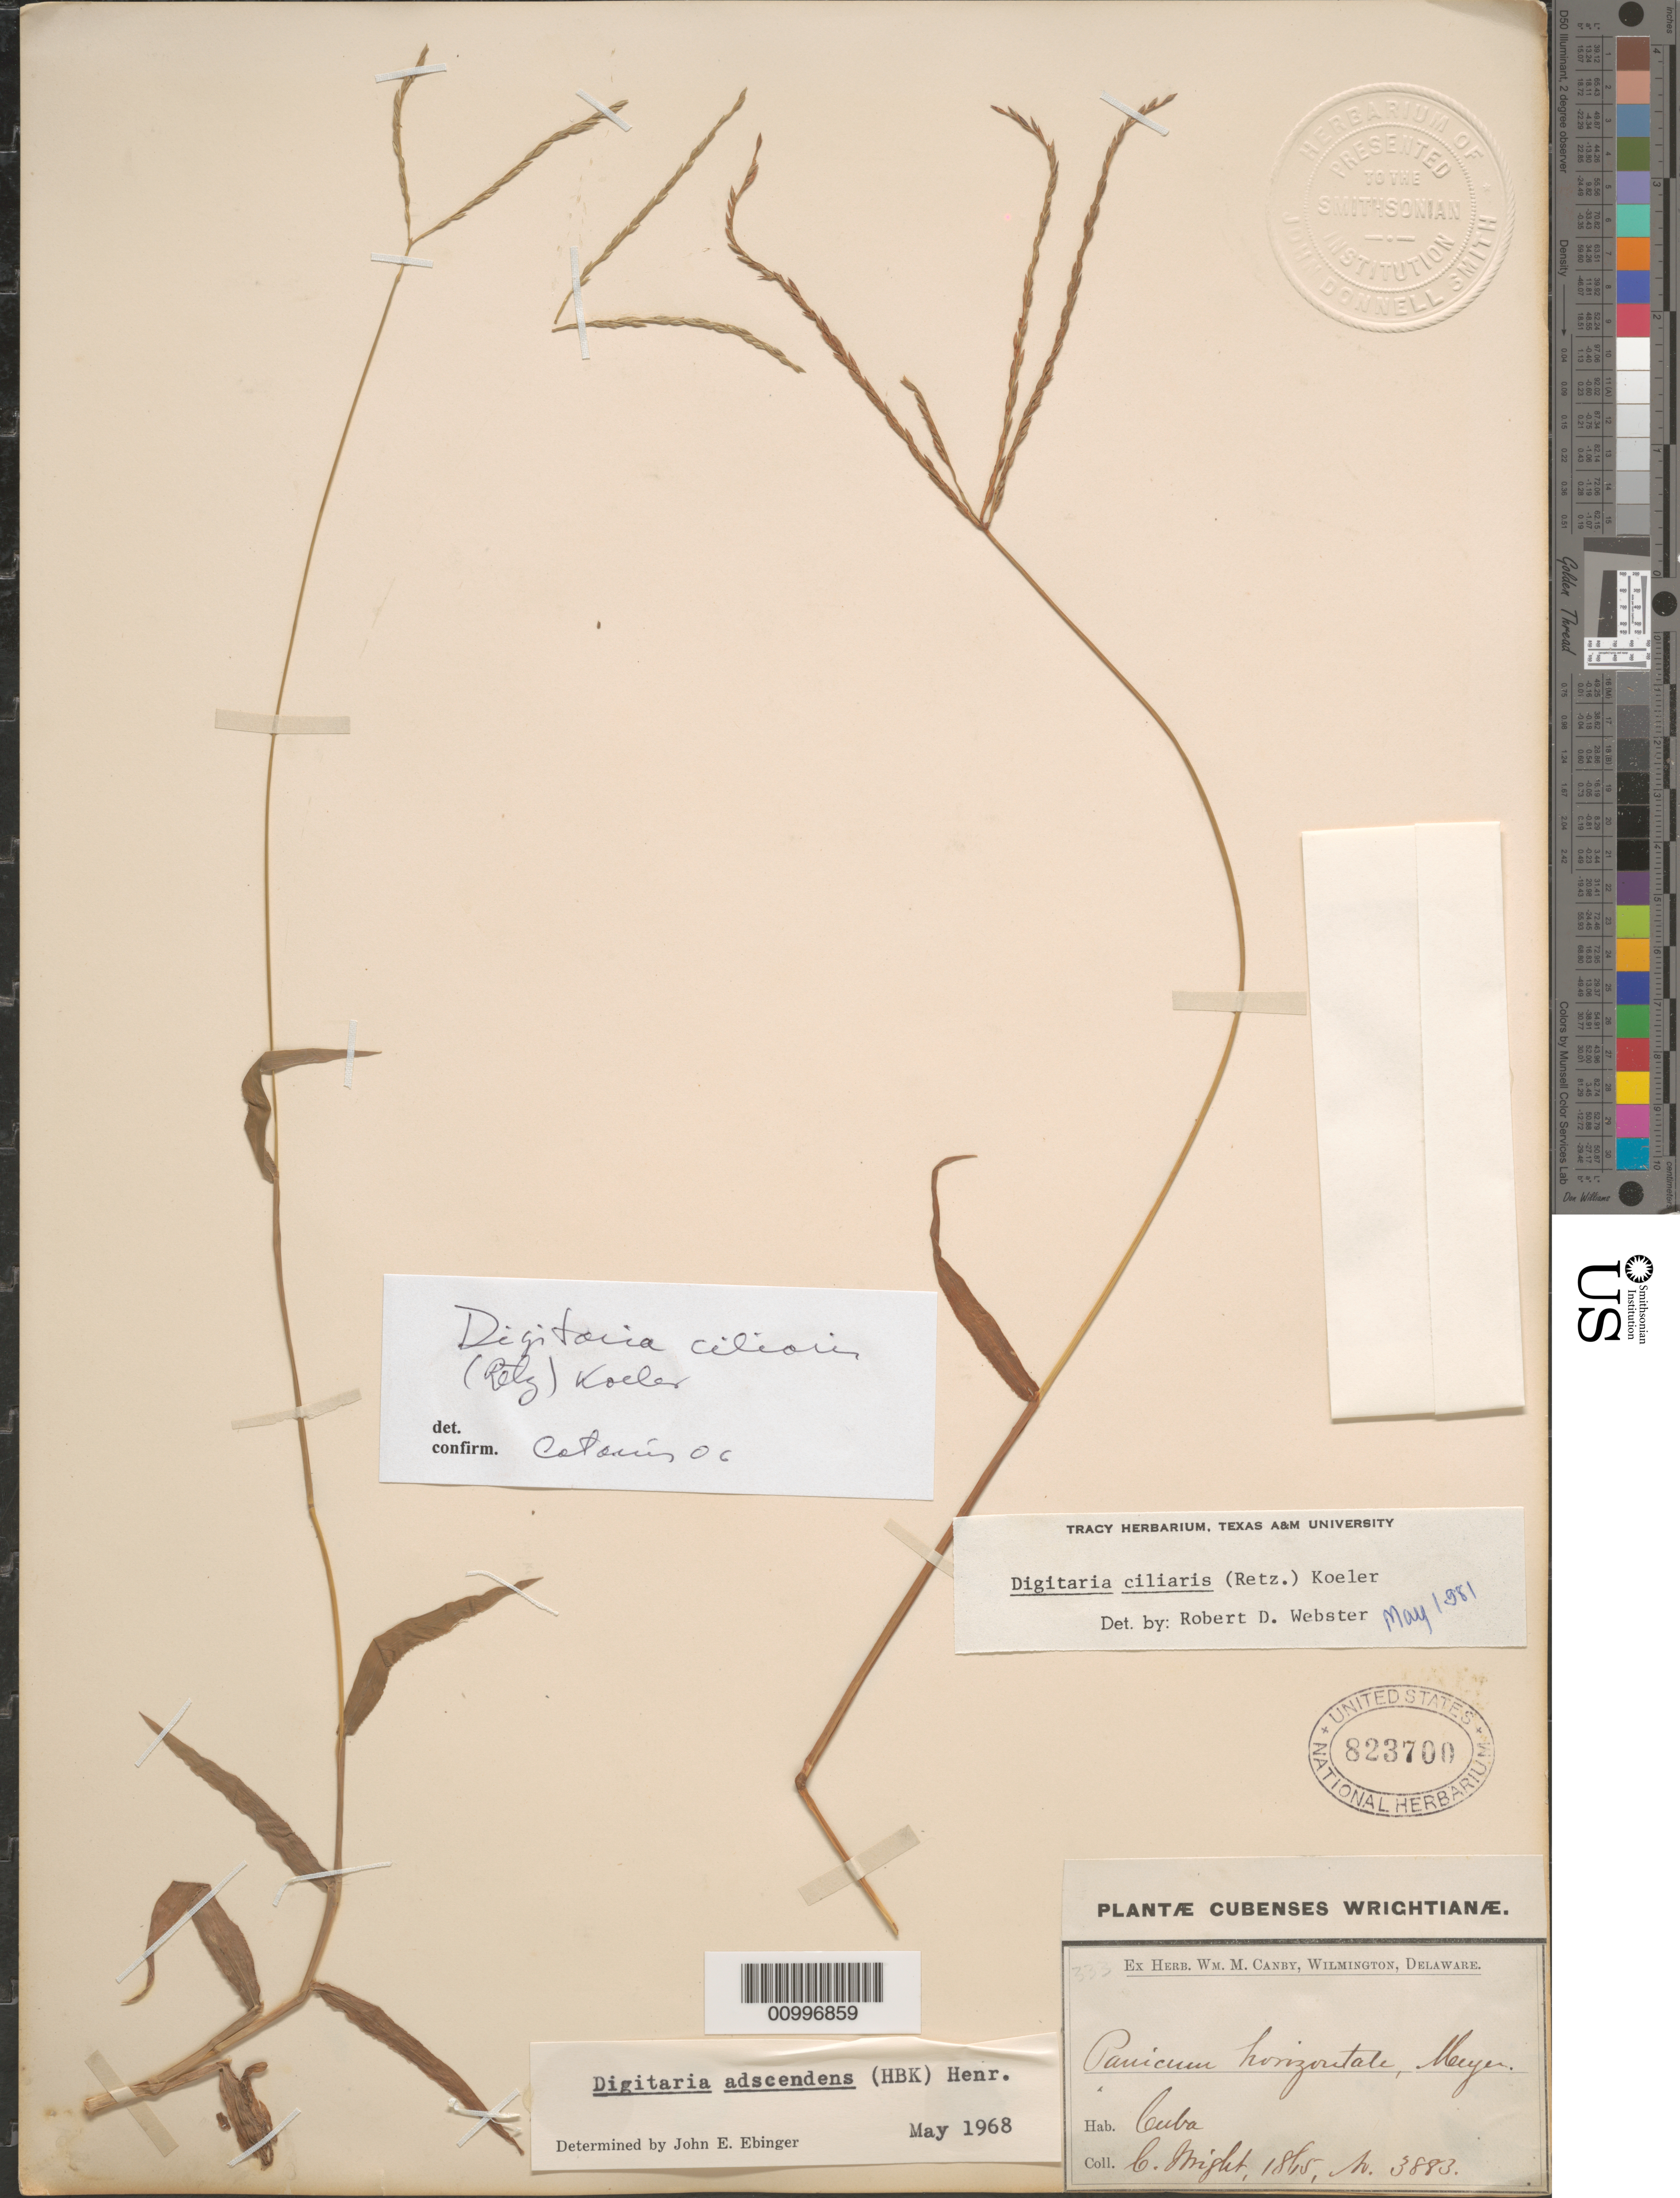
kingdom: Plantae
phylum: Tracheophyta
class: Liliopsida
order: Poales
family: Poaceae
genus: Digitaria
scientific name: Digitaria ciliaris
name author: (Retz.) Koeler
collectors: C. Wright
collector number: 3883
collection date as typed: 1865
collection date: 1865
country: Cuba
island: Cuba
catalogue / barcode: US 823700